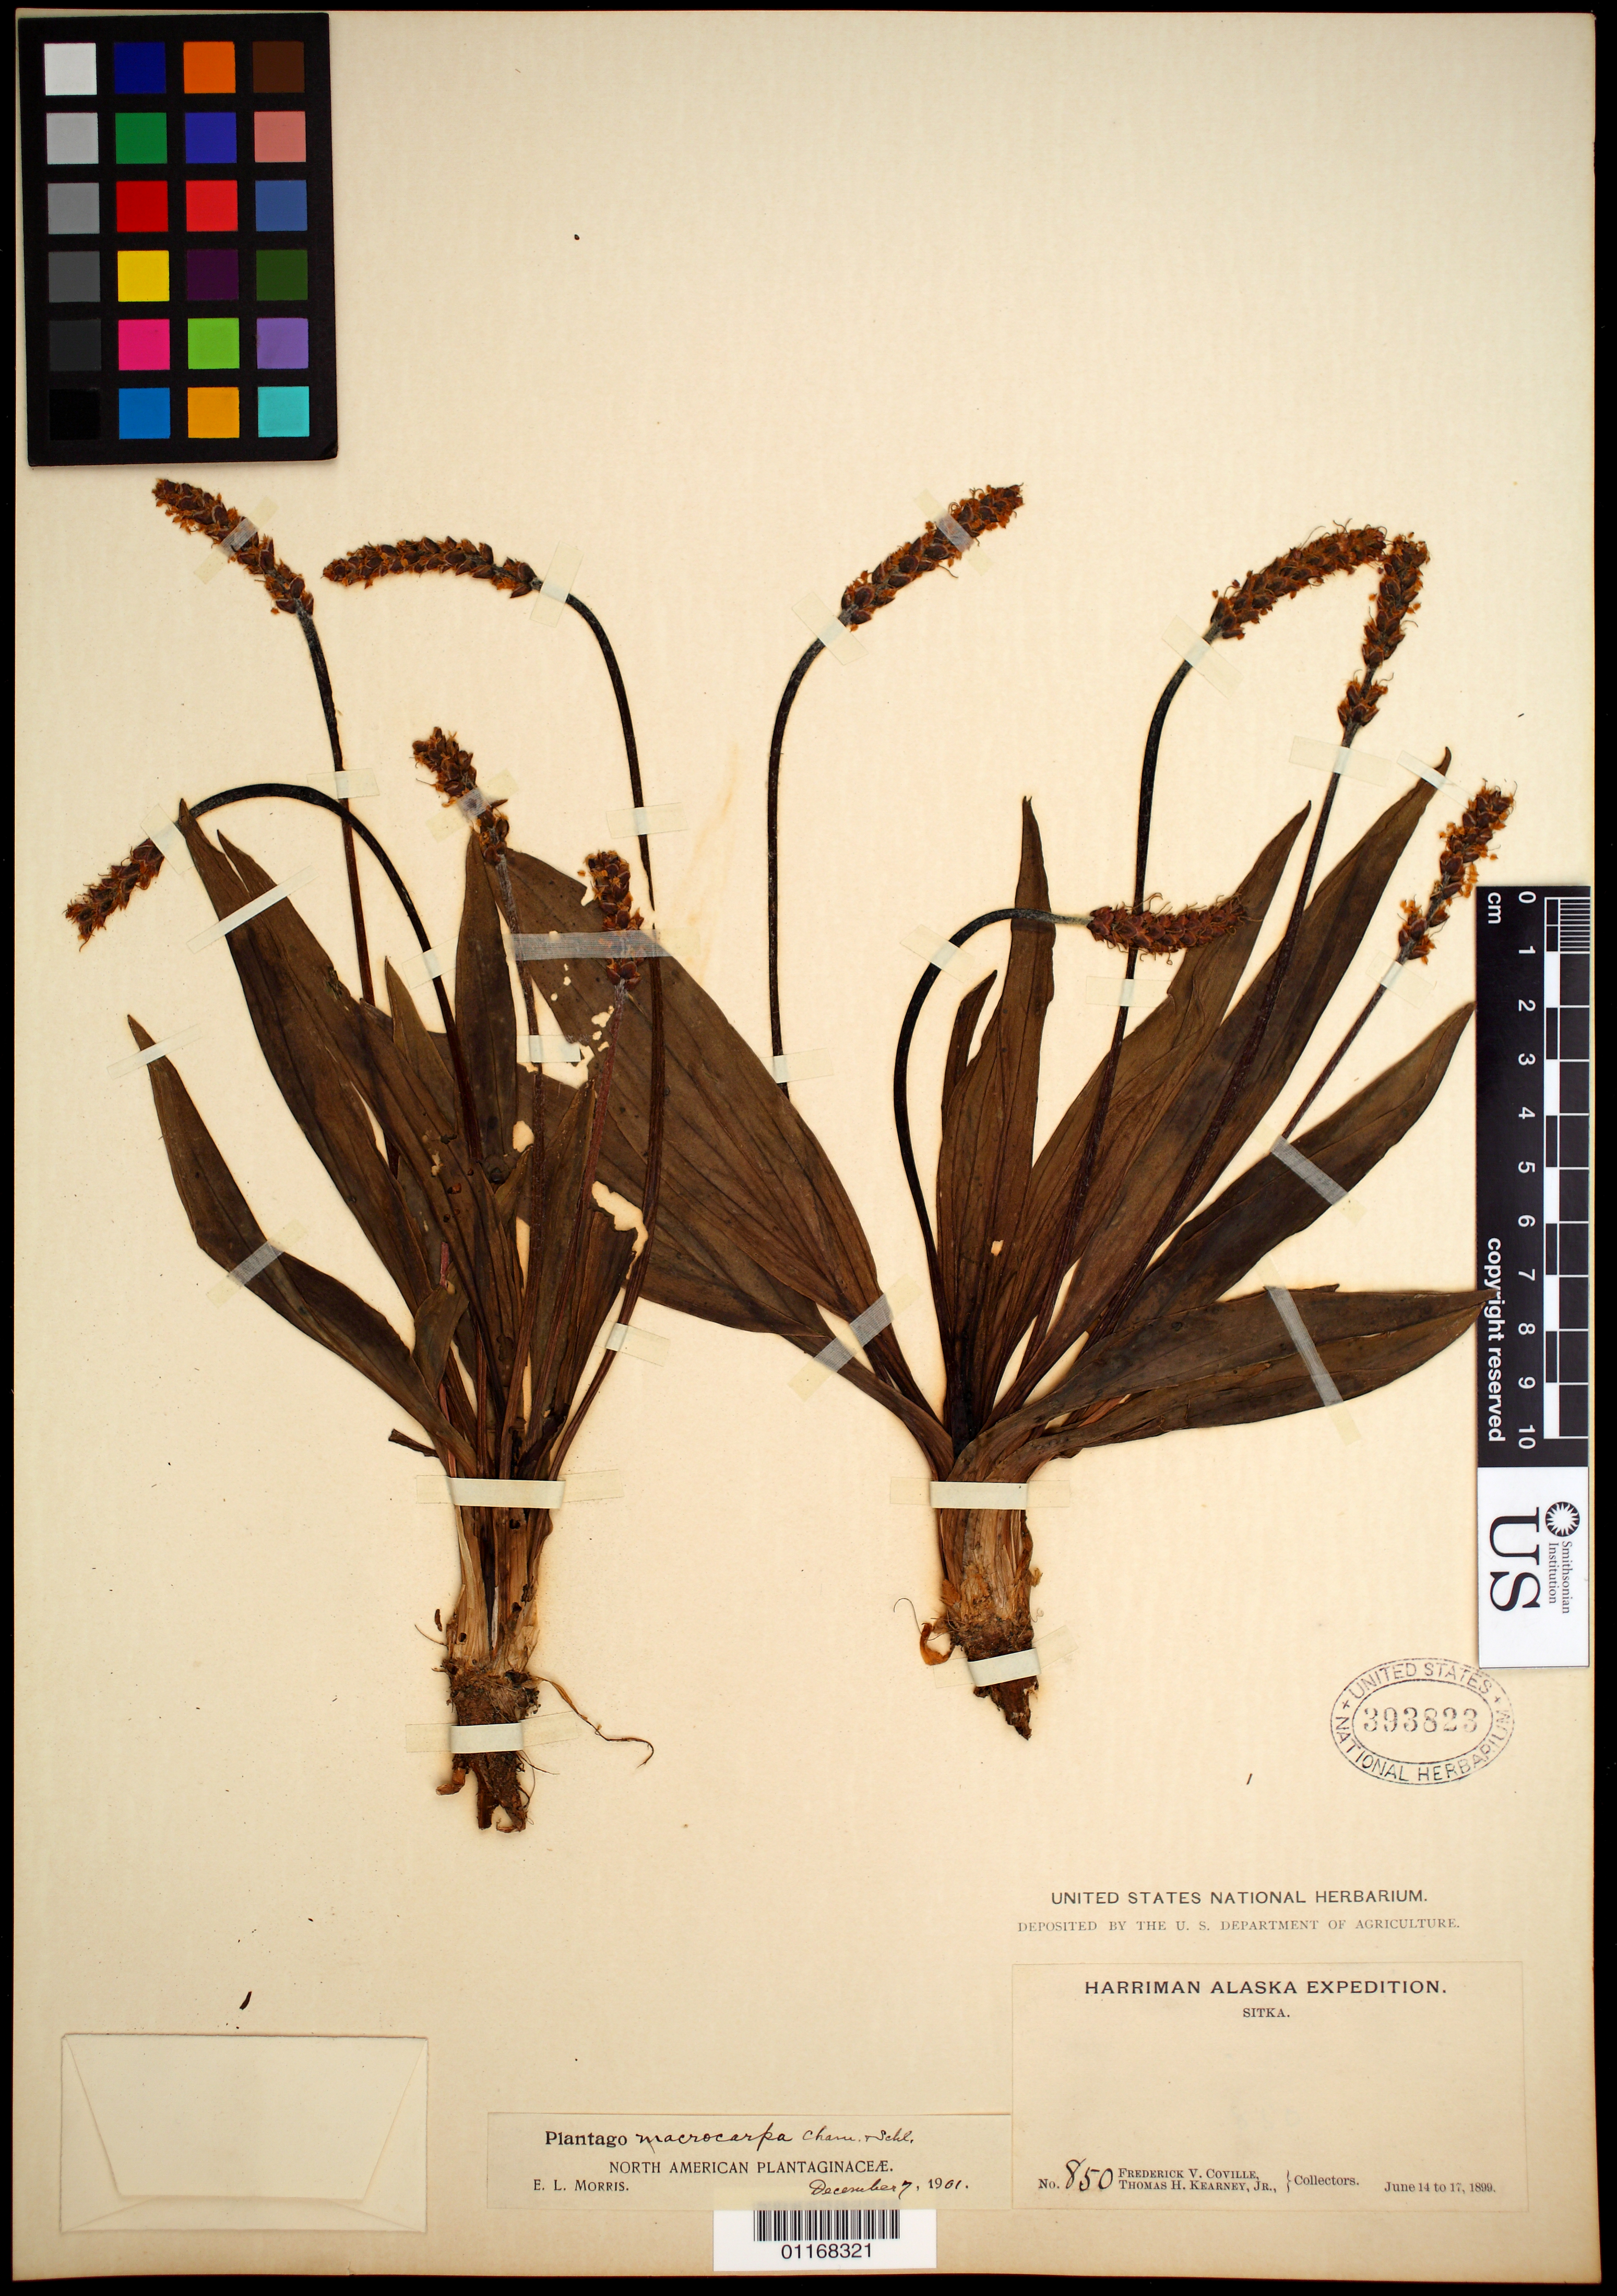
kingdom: Plantae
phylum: Tracheophyta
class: Magnoliopsida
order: Lamiales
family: Plantaginaceae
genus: Plantago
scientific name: Plantago macrocarpa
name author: Cham. & Schltdl.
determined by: Morris, E. L.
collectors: F. V. Coville & T. H. Kearney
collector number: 850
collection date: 1899-06-14/1899-06-17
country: United States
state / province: Alaska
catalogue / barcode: US 393823